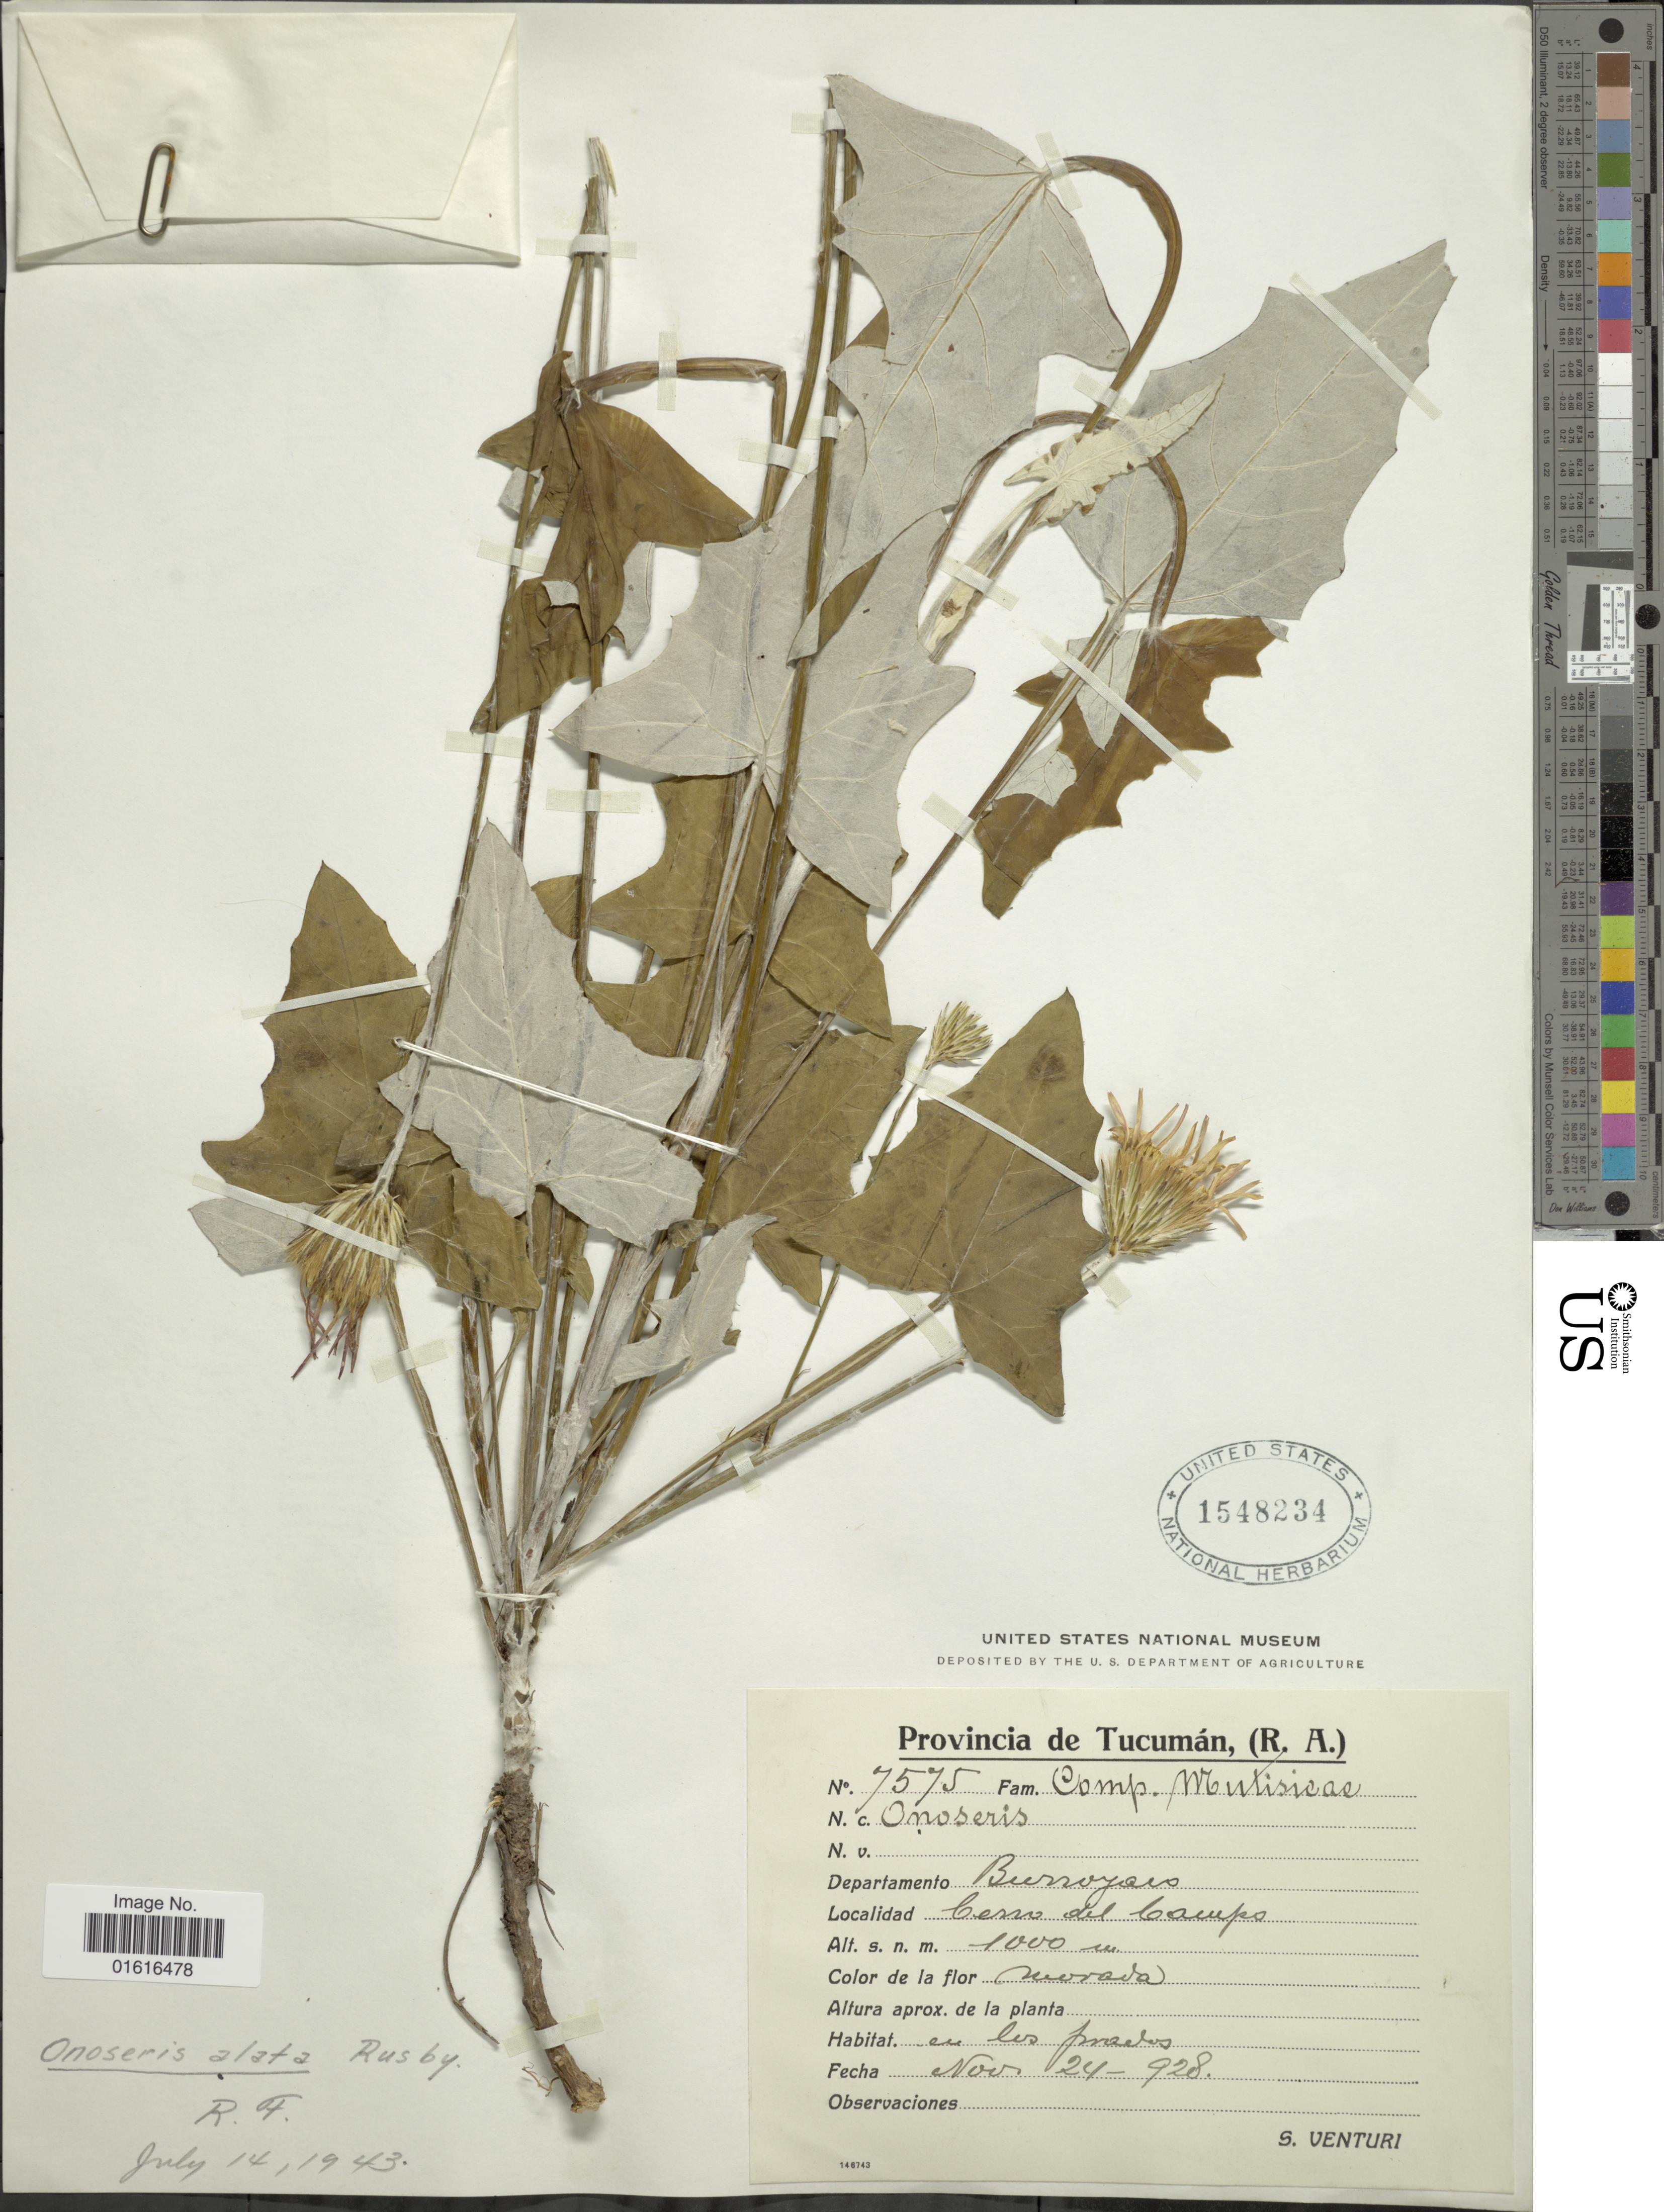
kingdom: Plantae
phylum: Tracheophyta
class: Magnoliopsida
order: Asterales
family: Asteraceae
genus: Onoseris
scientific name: Onoseris alata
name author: Rusby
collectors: S. Venturi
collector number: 7575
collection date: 1928-11-24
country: Argentina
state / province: Tucumán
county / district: Burruyacú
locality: Cerro del Campo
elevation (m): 1000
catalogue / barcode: US 1548234